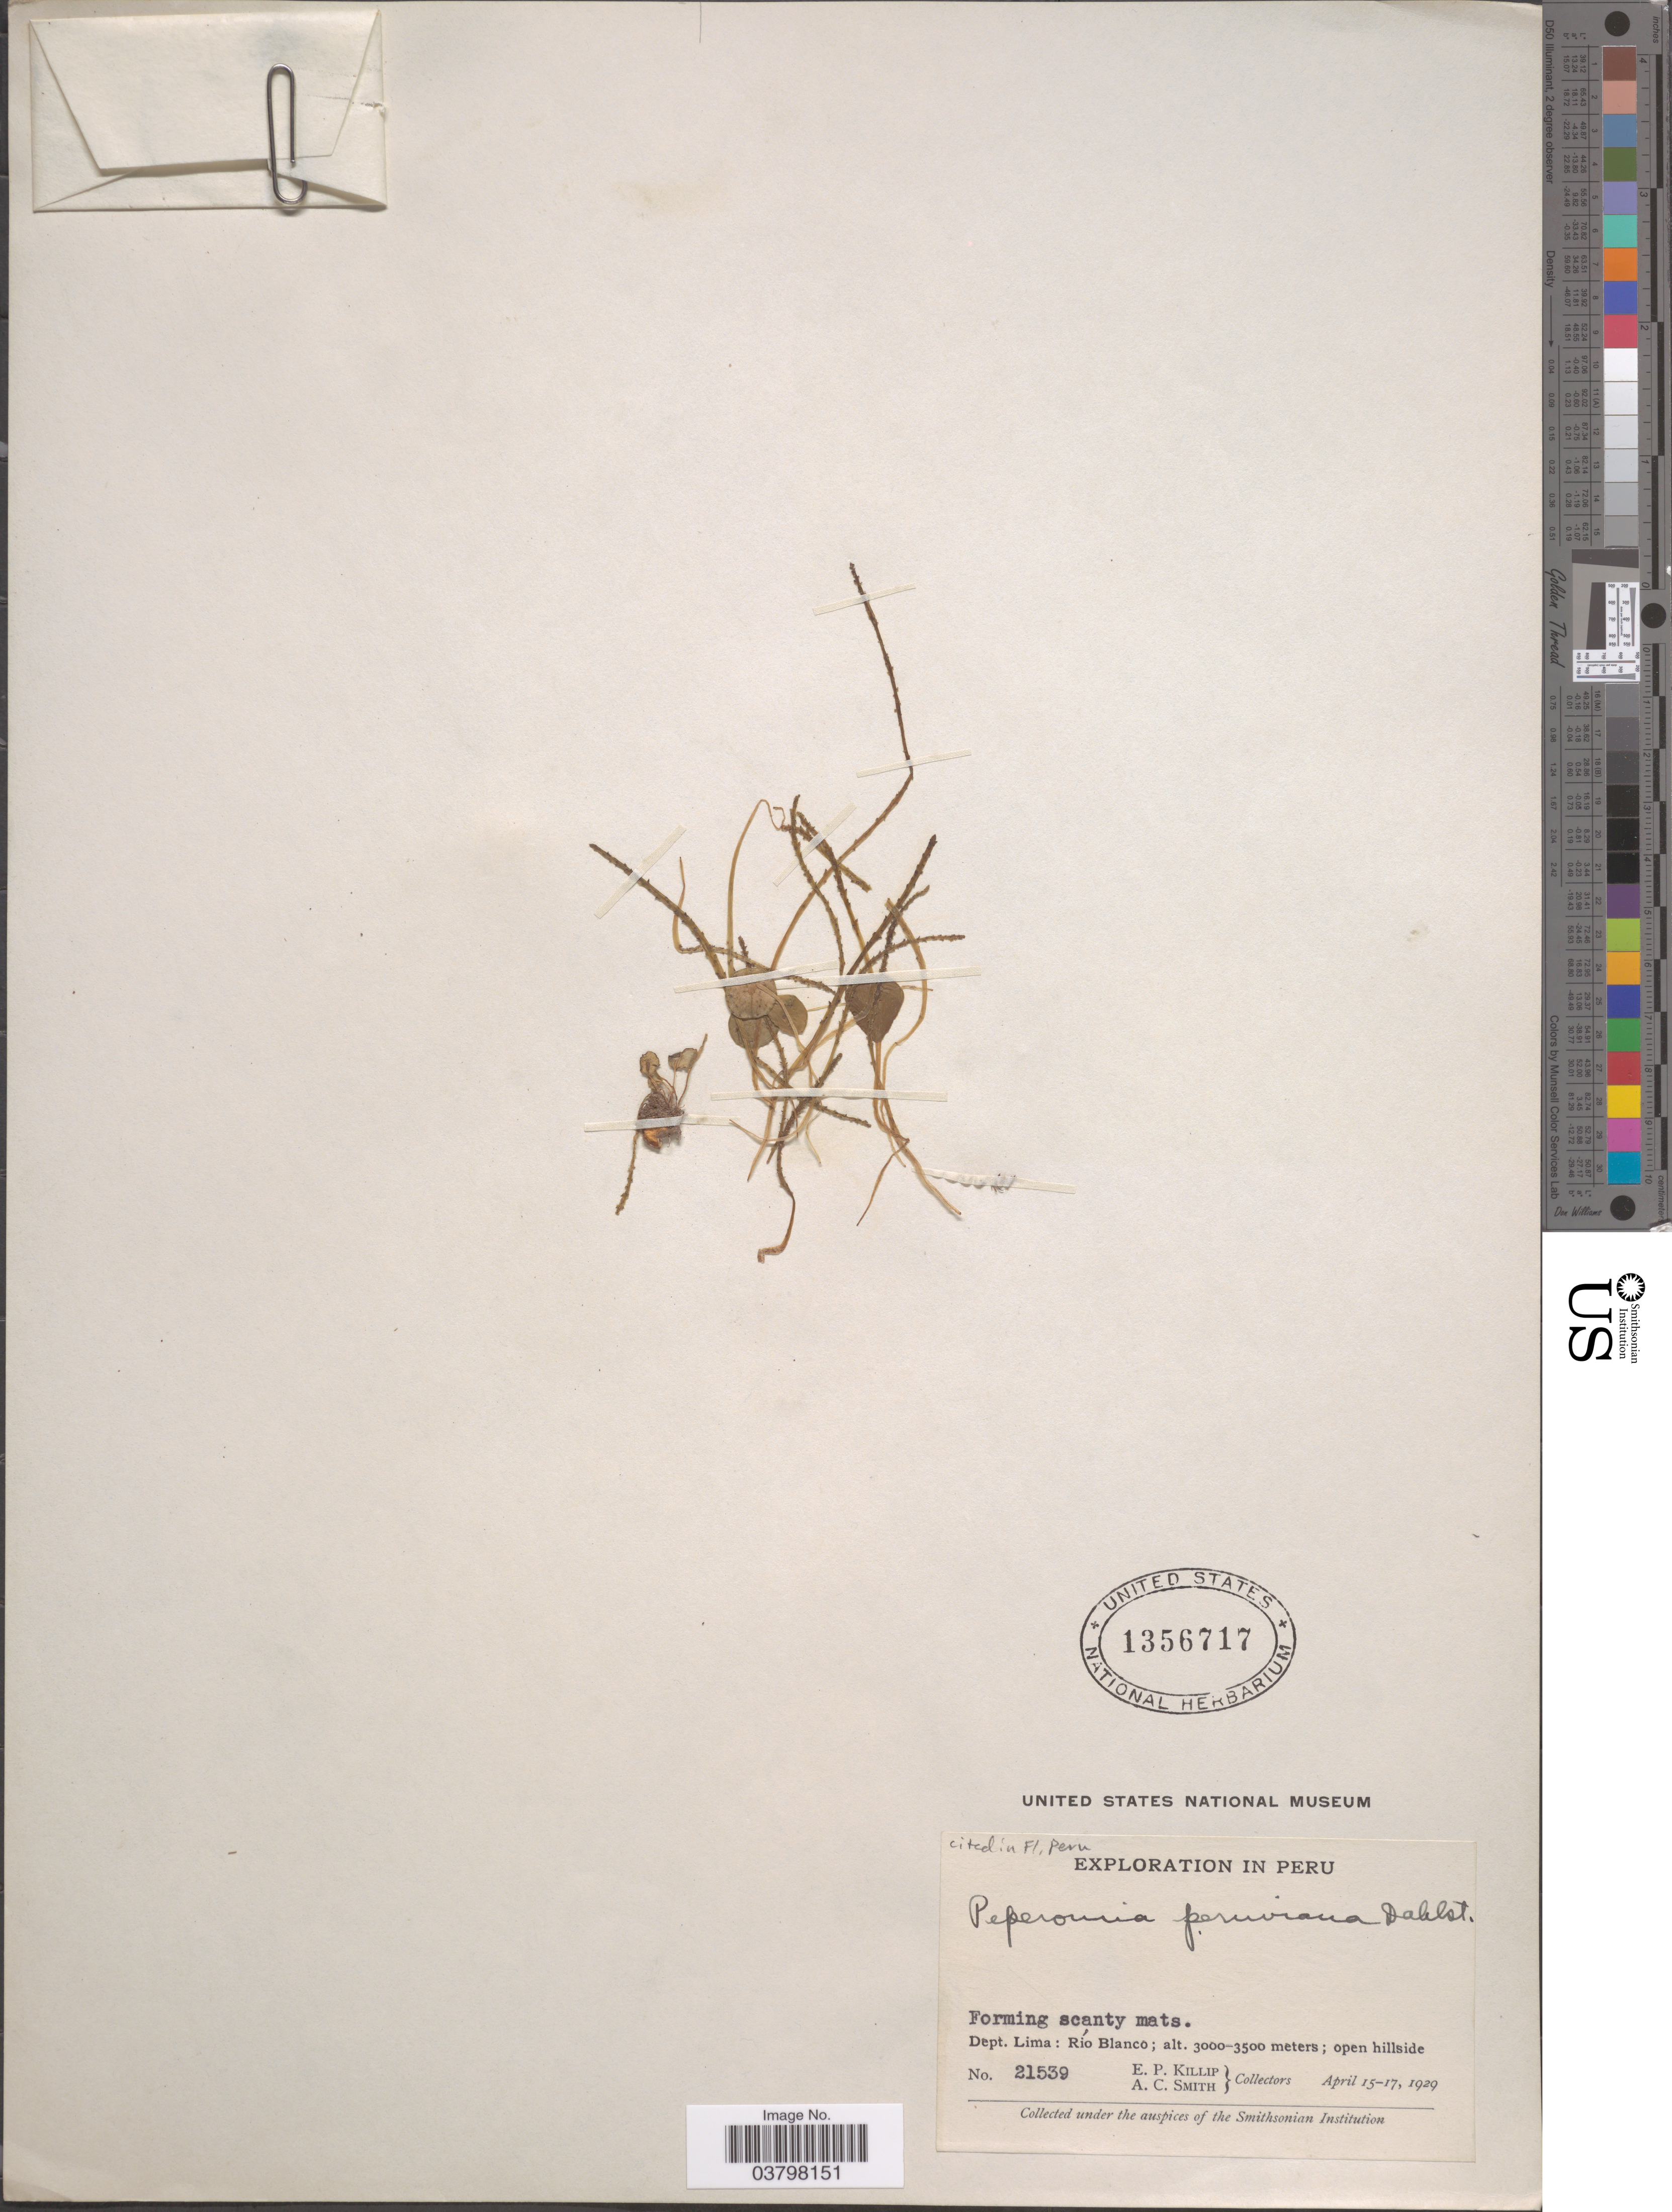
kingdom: Plantae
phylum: Tracheophyta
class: Magnoliopsida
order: Piperales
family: Piperaceae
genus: Peperomia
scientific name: Peperomia peruviana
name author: (Miq.) Dahlst.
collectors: E. P. Killip & A. C. Smith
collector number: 21539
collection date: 1929-04-15/1929-04-17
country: Peru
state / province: Lima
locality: Dept. Lima: Río Blanco.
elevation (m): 3000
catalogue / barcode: US 1356717